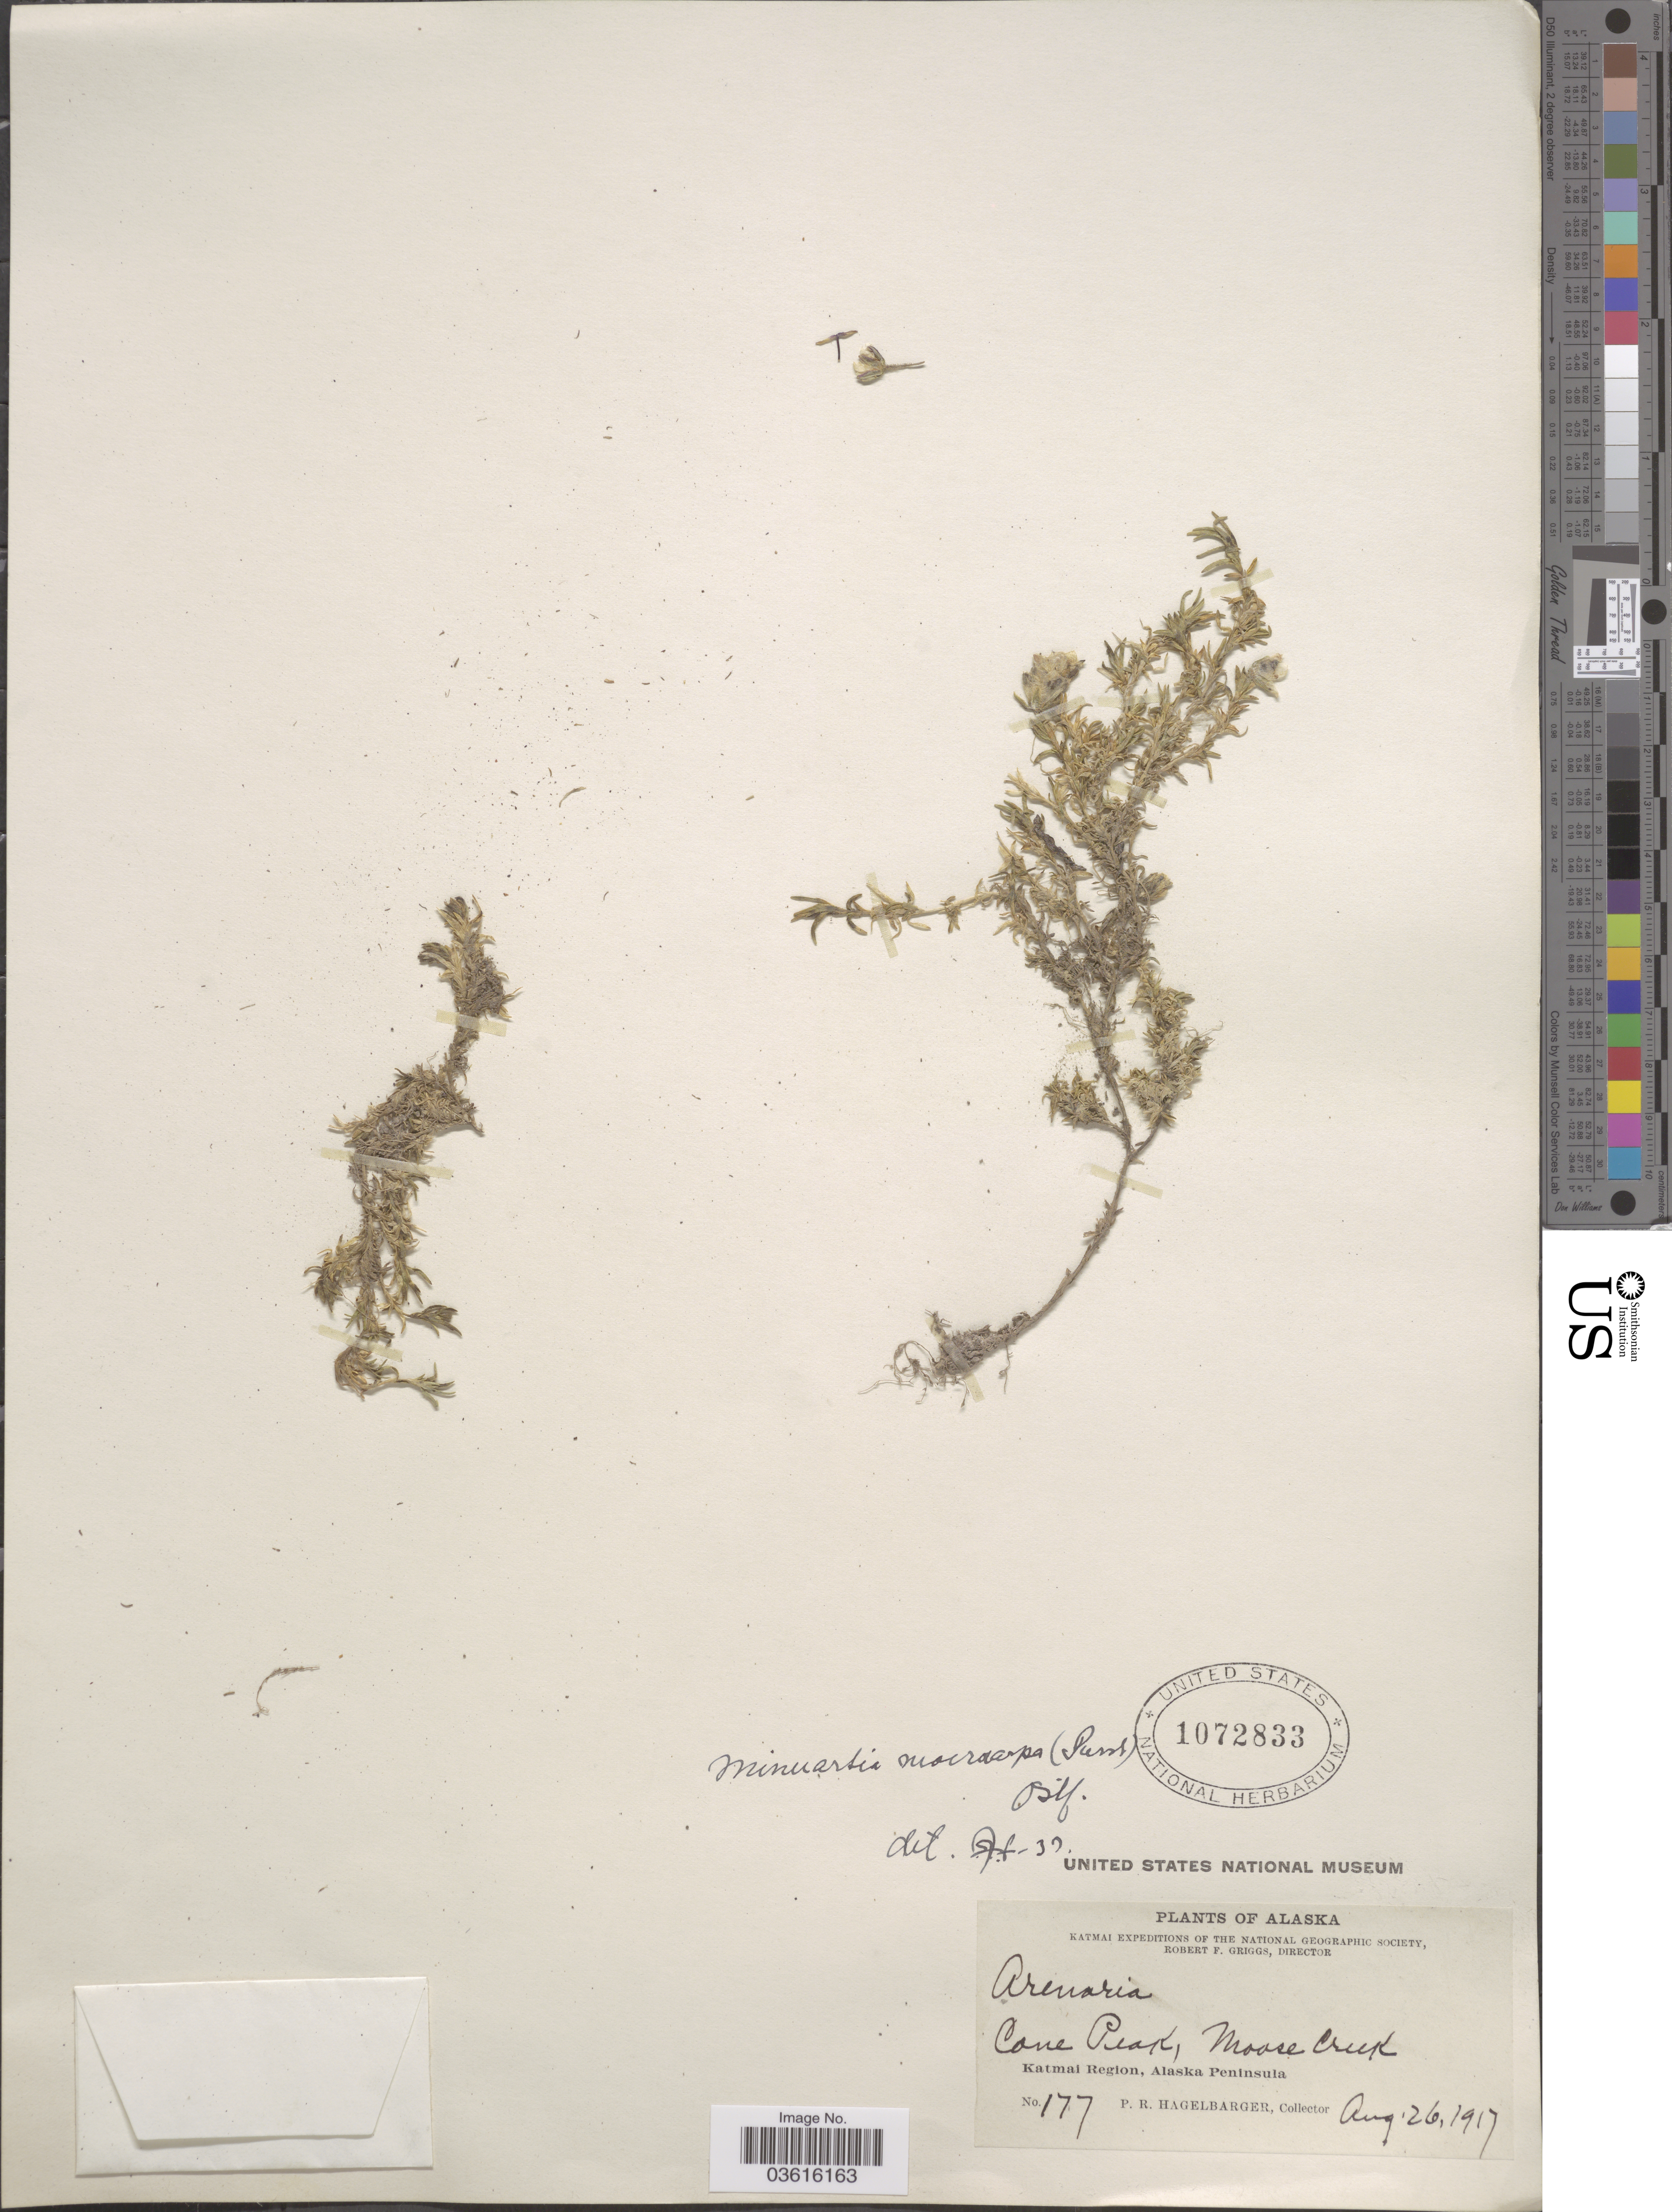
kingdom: Plantae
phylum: Tracheophyta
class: Magnoliopsida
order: Caryophyllales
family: Caryophyllaceae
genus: Pseudocherleria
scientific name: Pseudocherleria macrocarpa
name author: (Pursh) Dillenb. & Kadereit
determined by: U.S. National Herbarium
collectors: P. Hagelbarger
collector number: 177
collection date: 1917-08-26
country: United States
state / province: Alaska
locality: Cone Peak, Moose Creek. Katmai Region, Alaska Peninsula.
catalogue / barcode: US 1072833